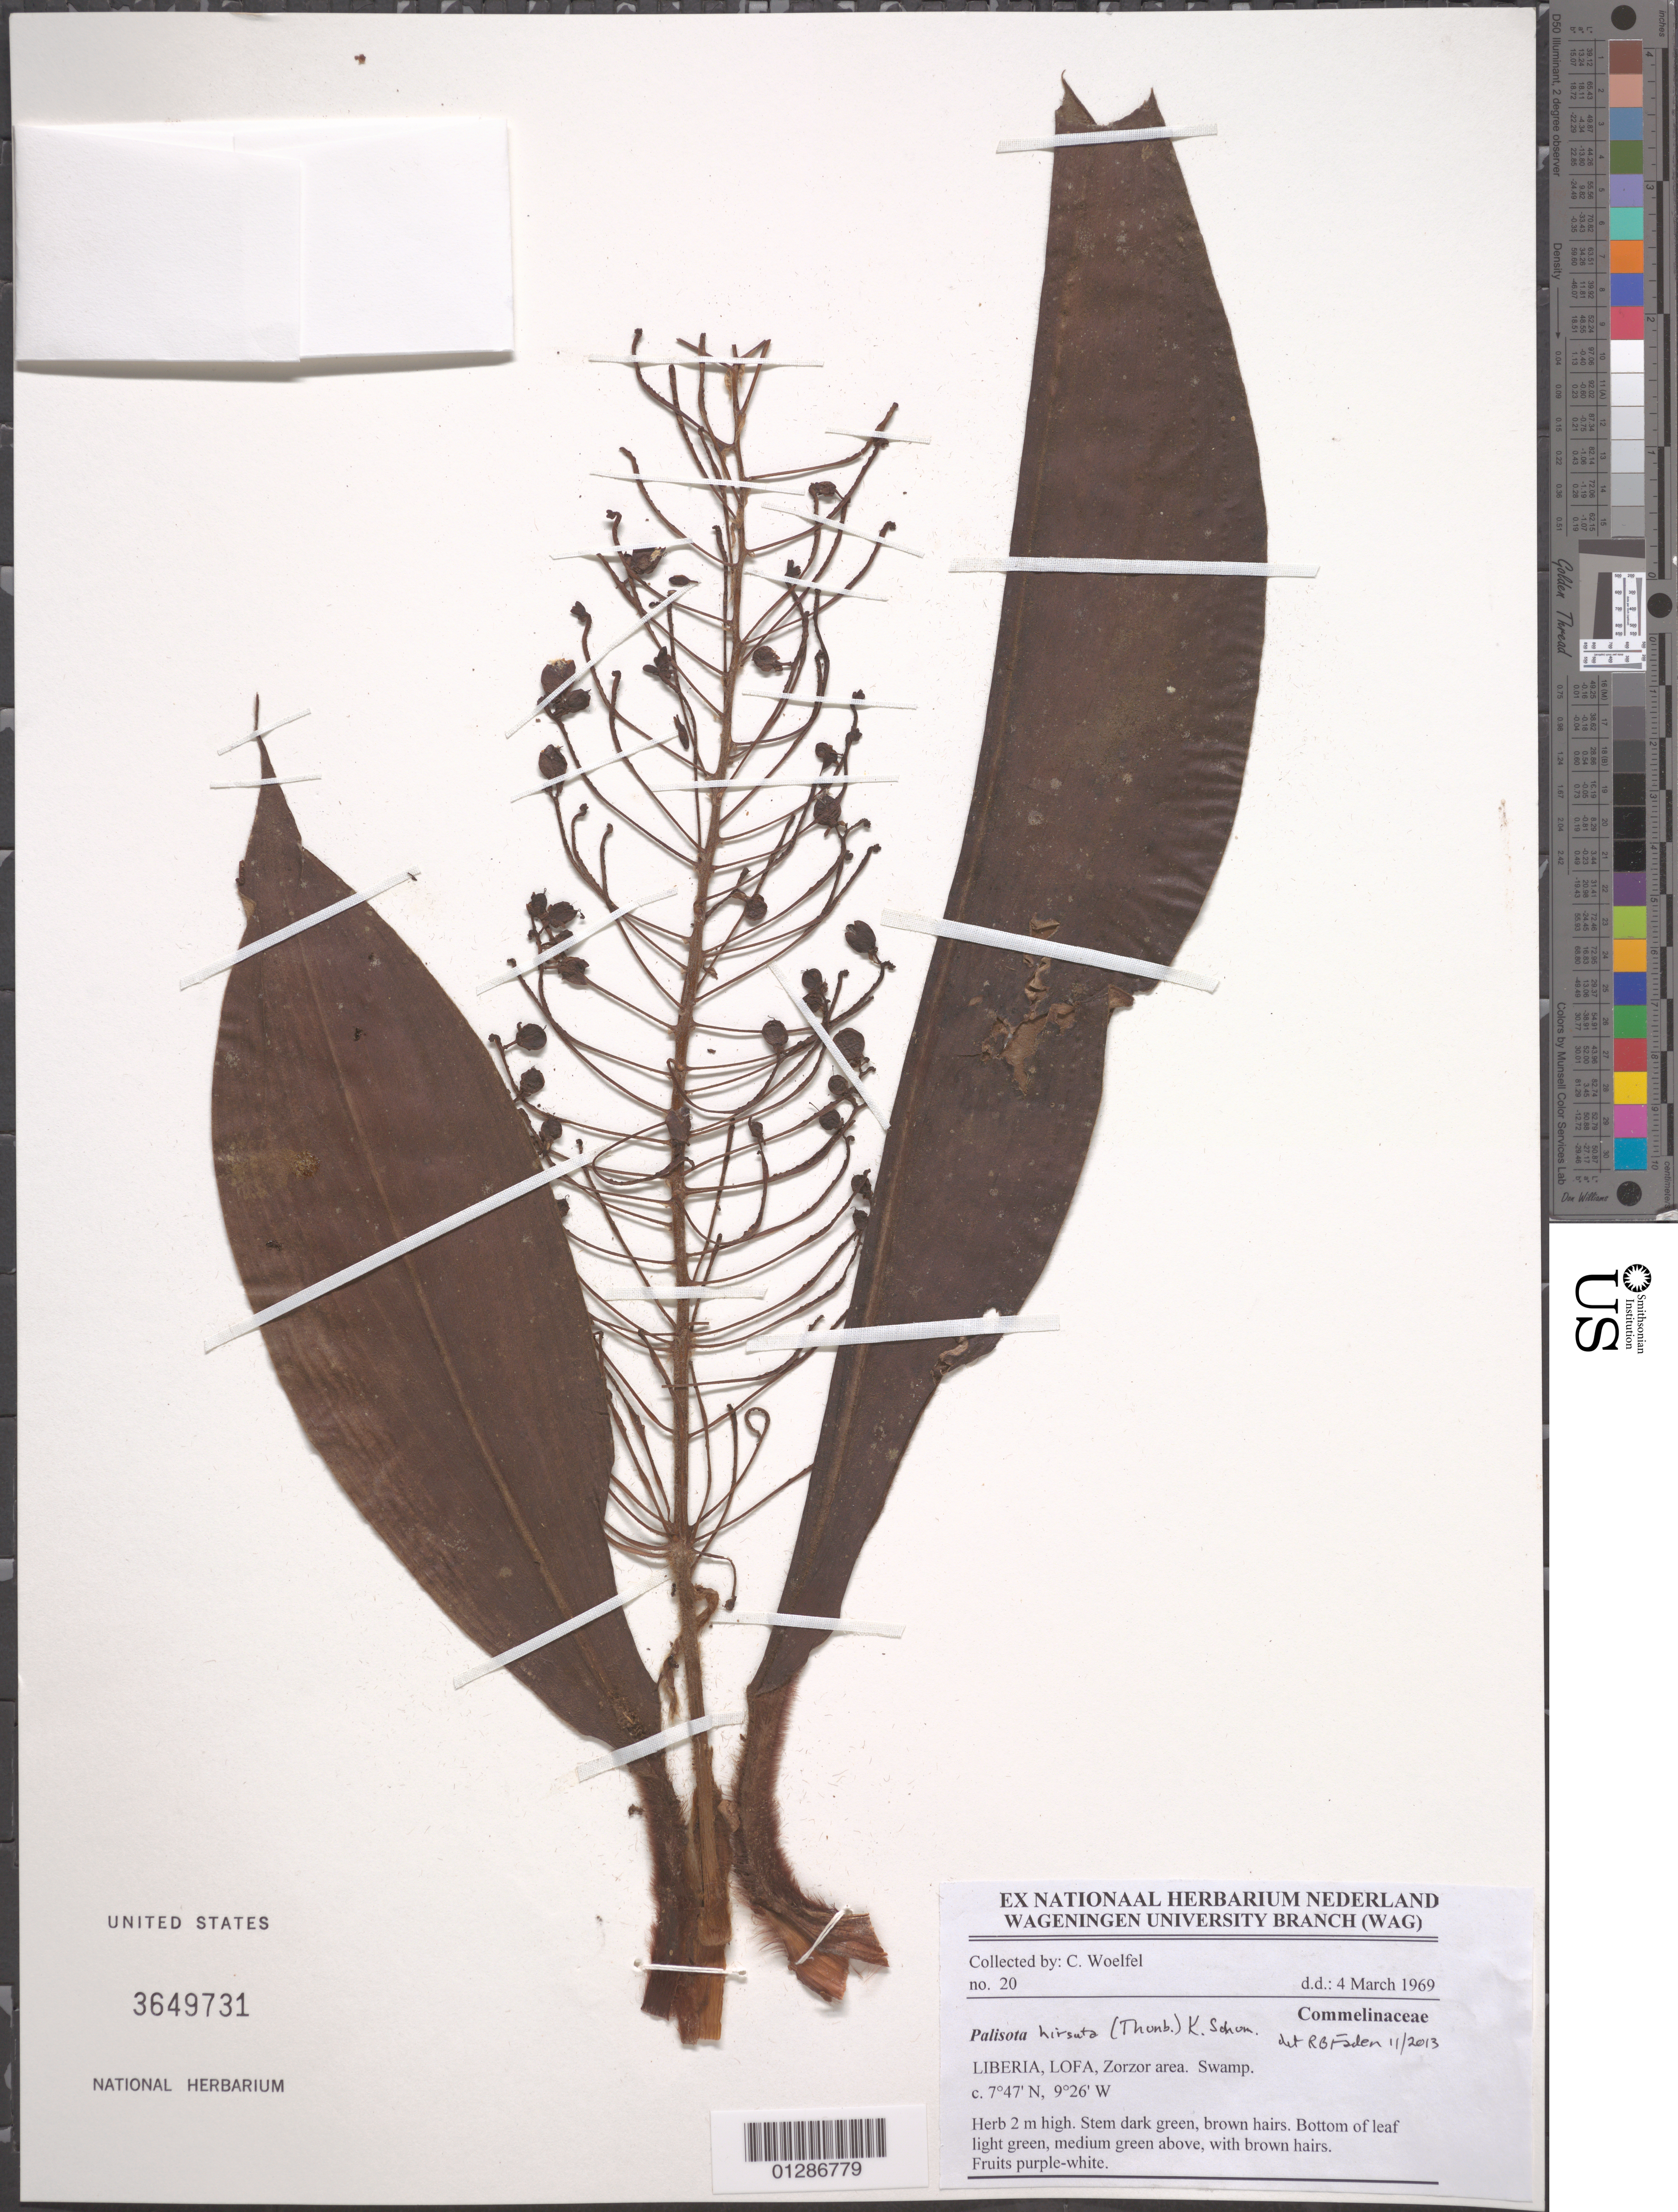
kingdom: Plantae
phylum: Tracheophyta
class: Liliopsida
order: Commelinales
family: Commelinaceae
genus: Palisota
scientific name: Palisota hirsuta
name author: (Thunb.) K. Schum.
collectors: C. Woelfel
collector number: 20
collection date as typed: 4 Mar 1969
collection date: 1969-03-04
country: Liberia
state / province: Lofa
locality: Zorzor area.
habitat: Herb.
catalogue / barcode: US 3649731